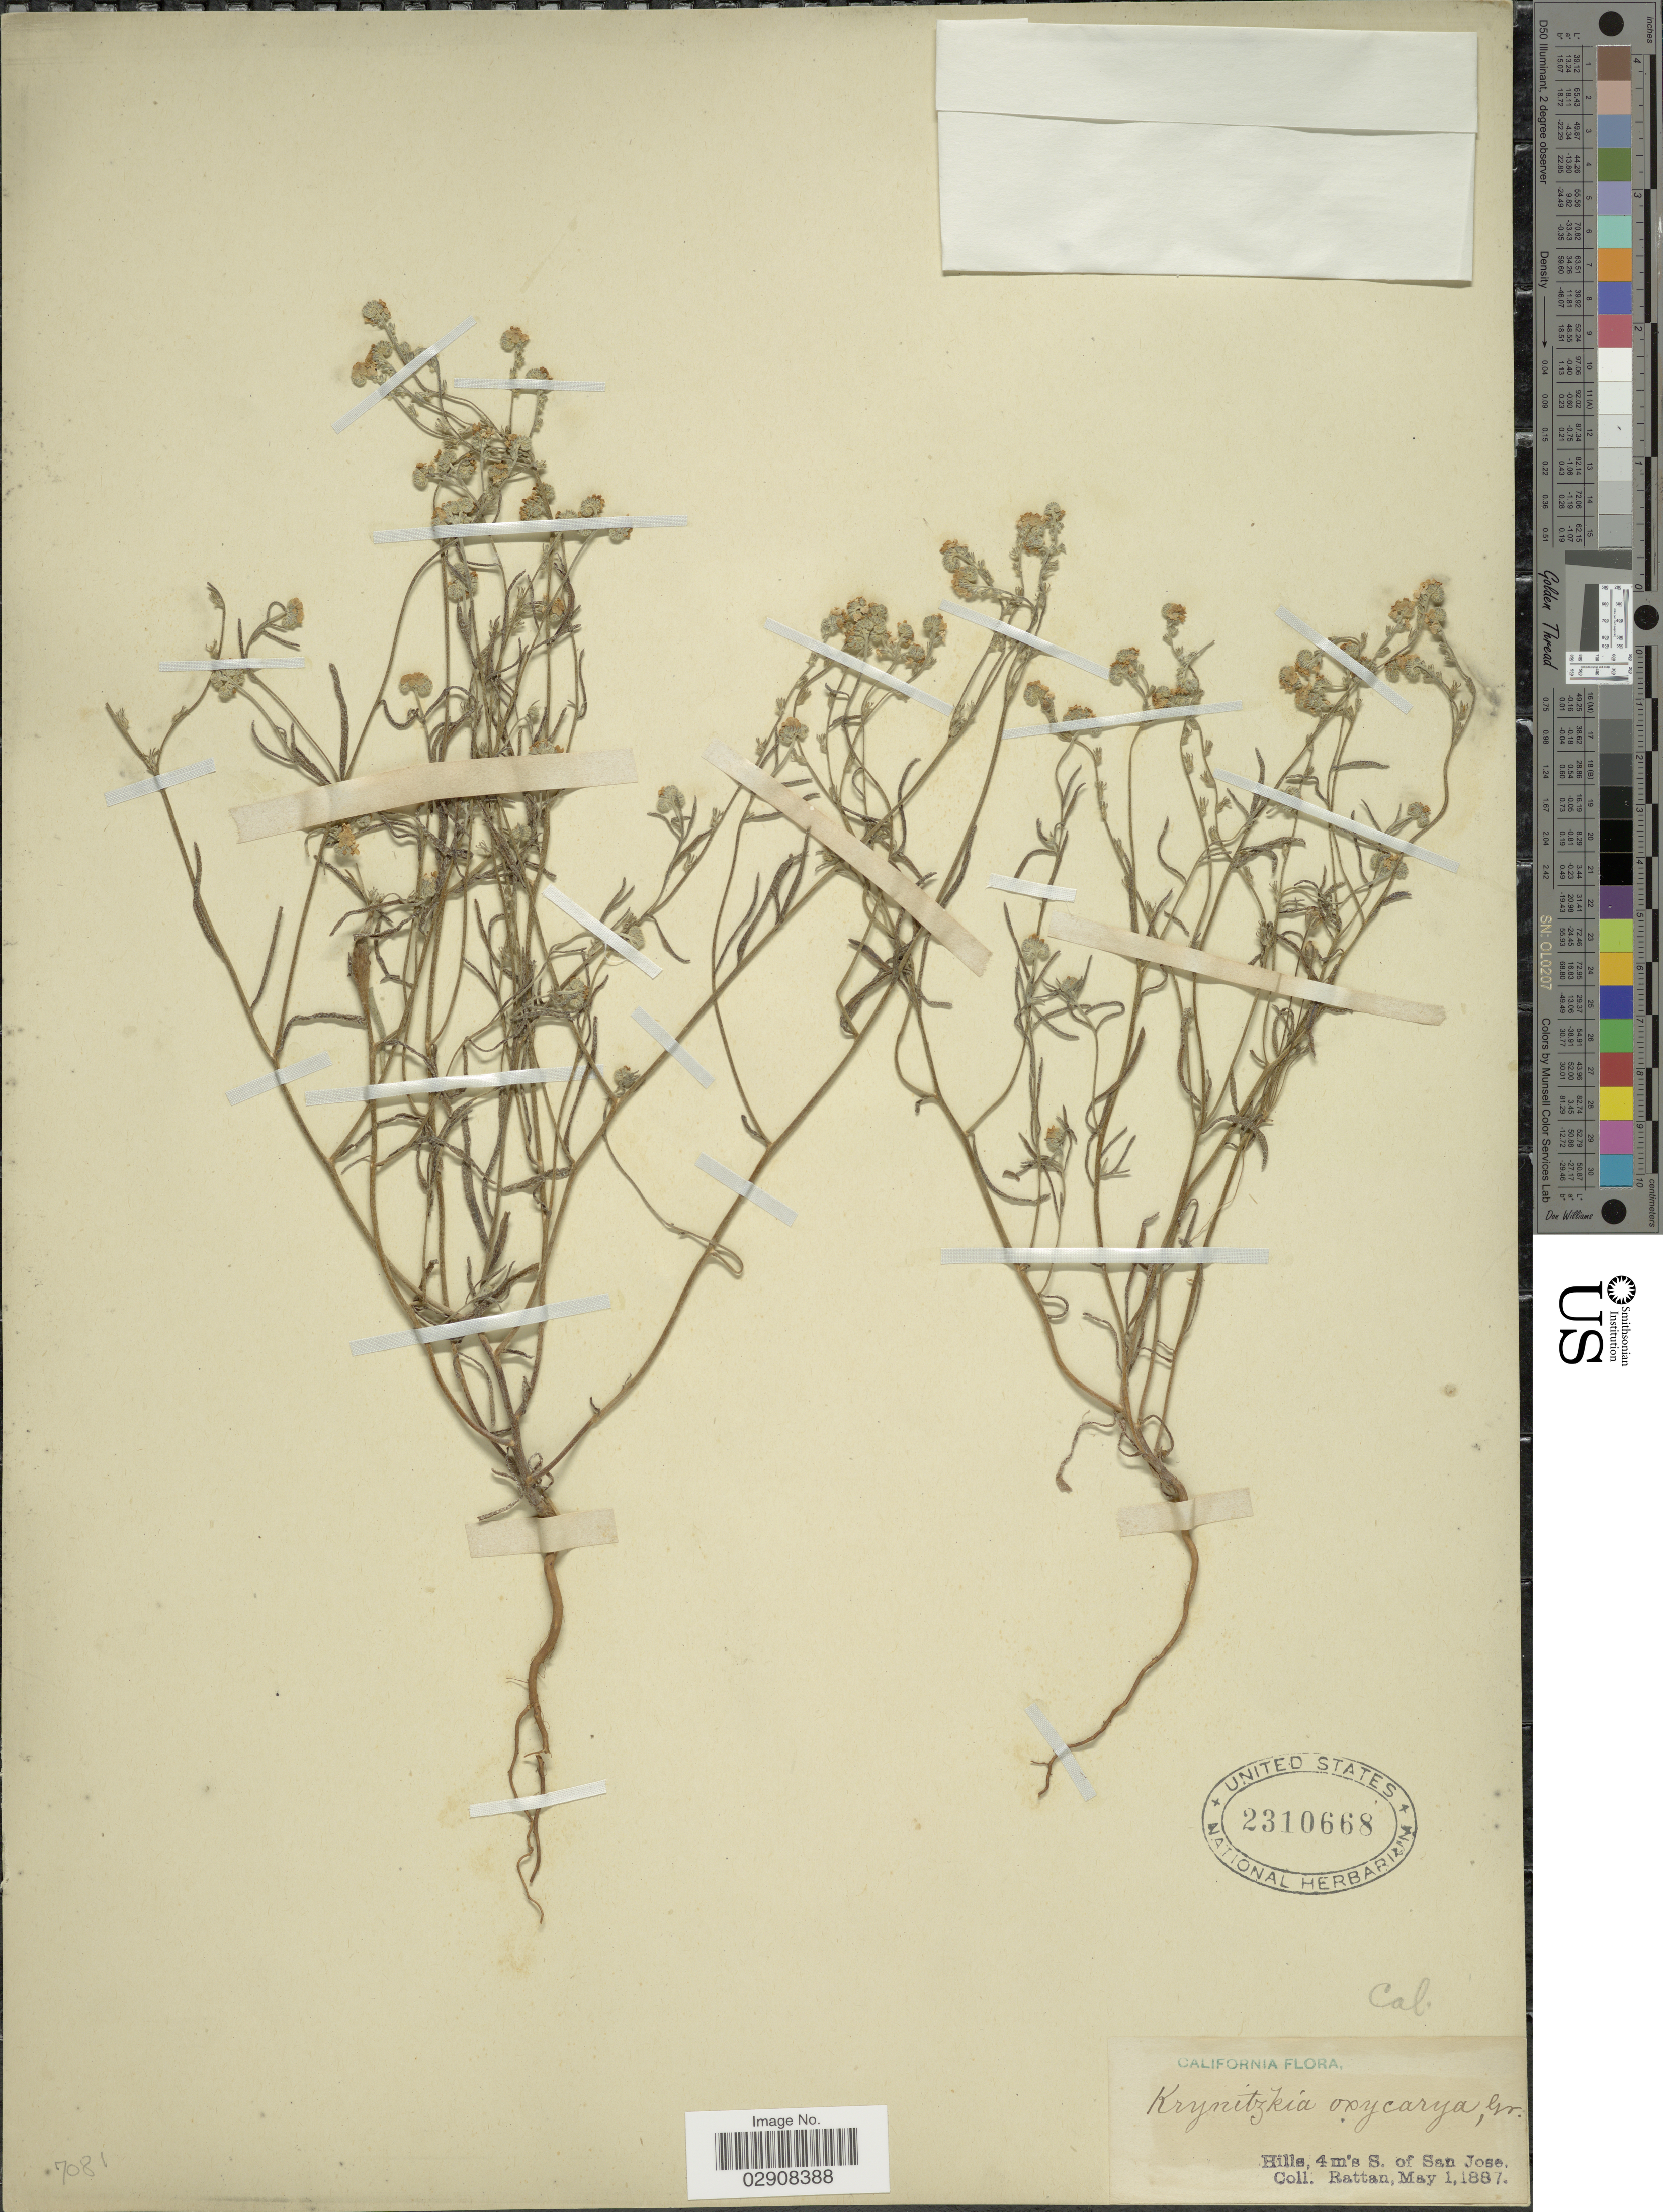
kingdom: Plantae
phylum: Tracheophyta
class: Magnoliopsida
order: Boraginales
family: Boraginaceae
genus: Cryptantha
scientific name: Cryptantha flaccida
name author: (Douglas ex Lehm.) Greene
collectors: V. Rattan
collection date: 1887-05-01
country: United States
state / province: California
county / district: Santa Clara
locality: Hills, 4 m's S. of San Jose.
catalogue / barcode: US 2310668